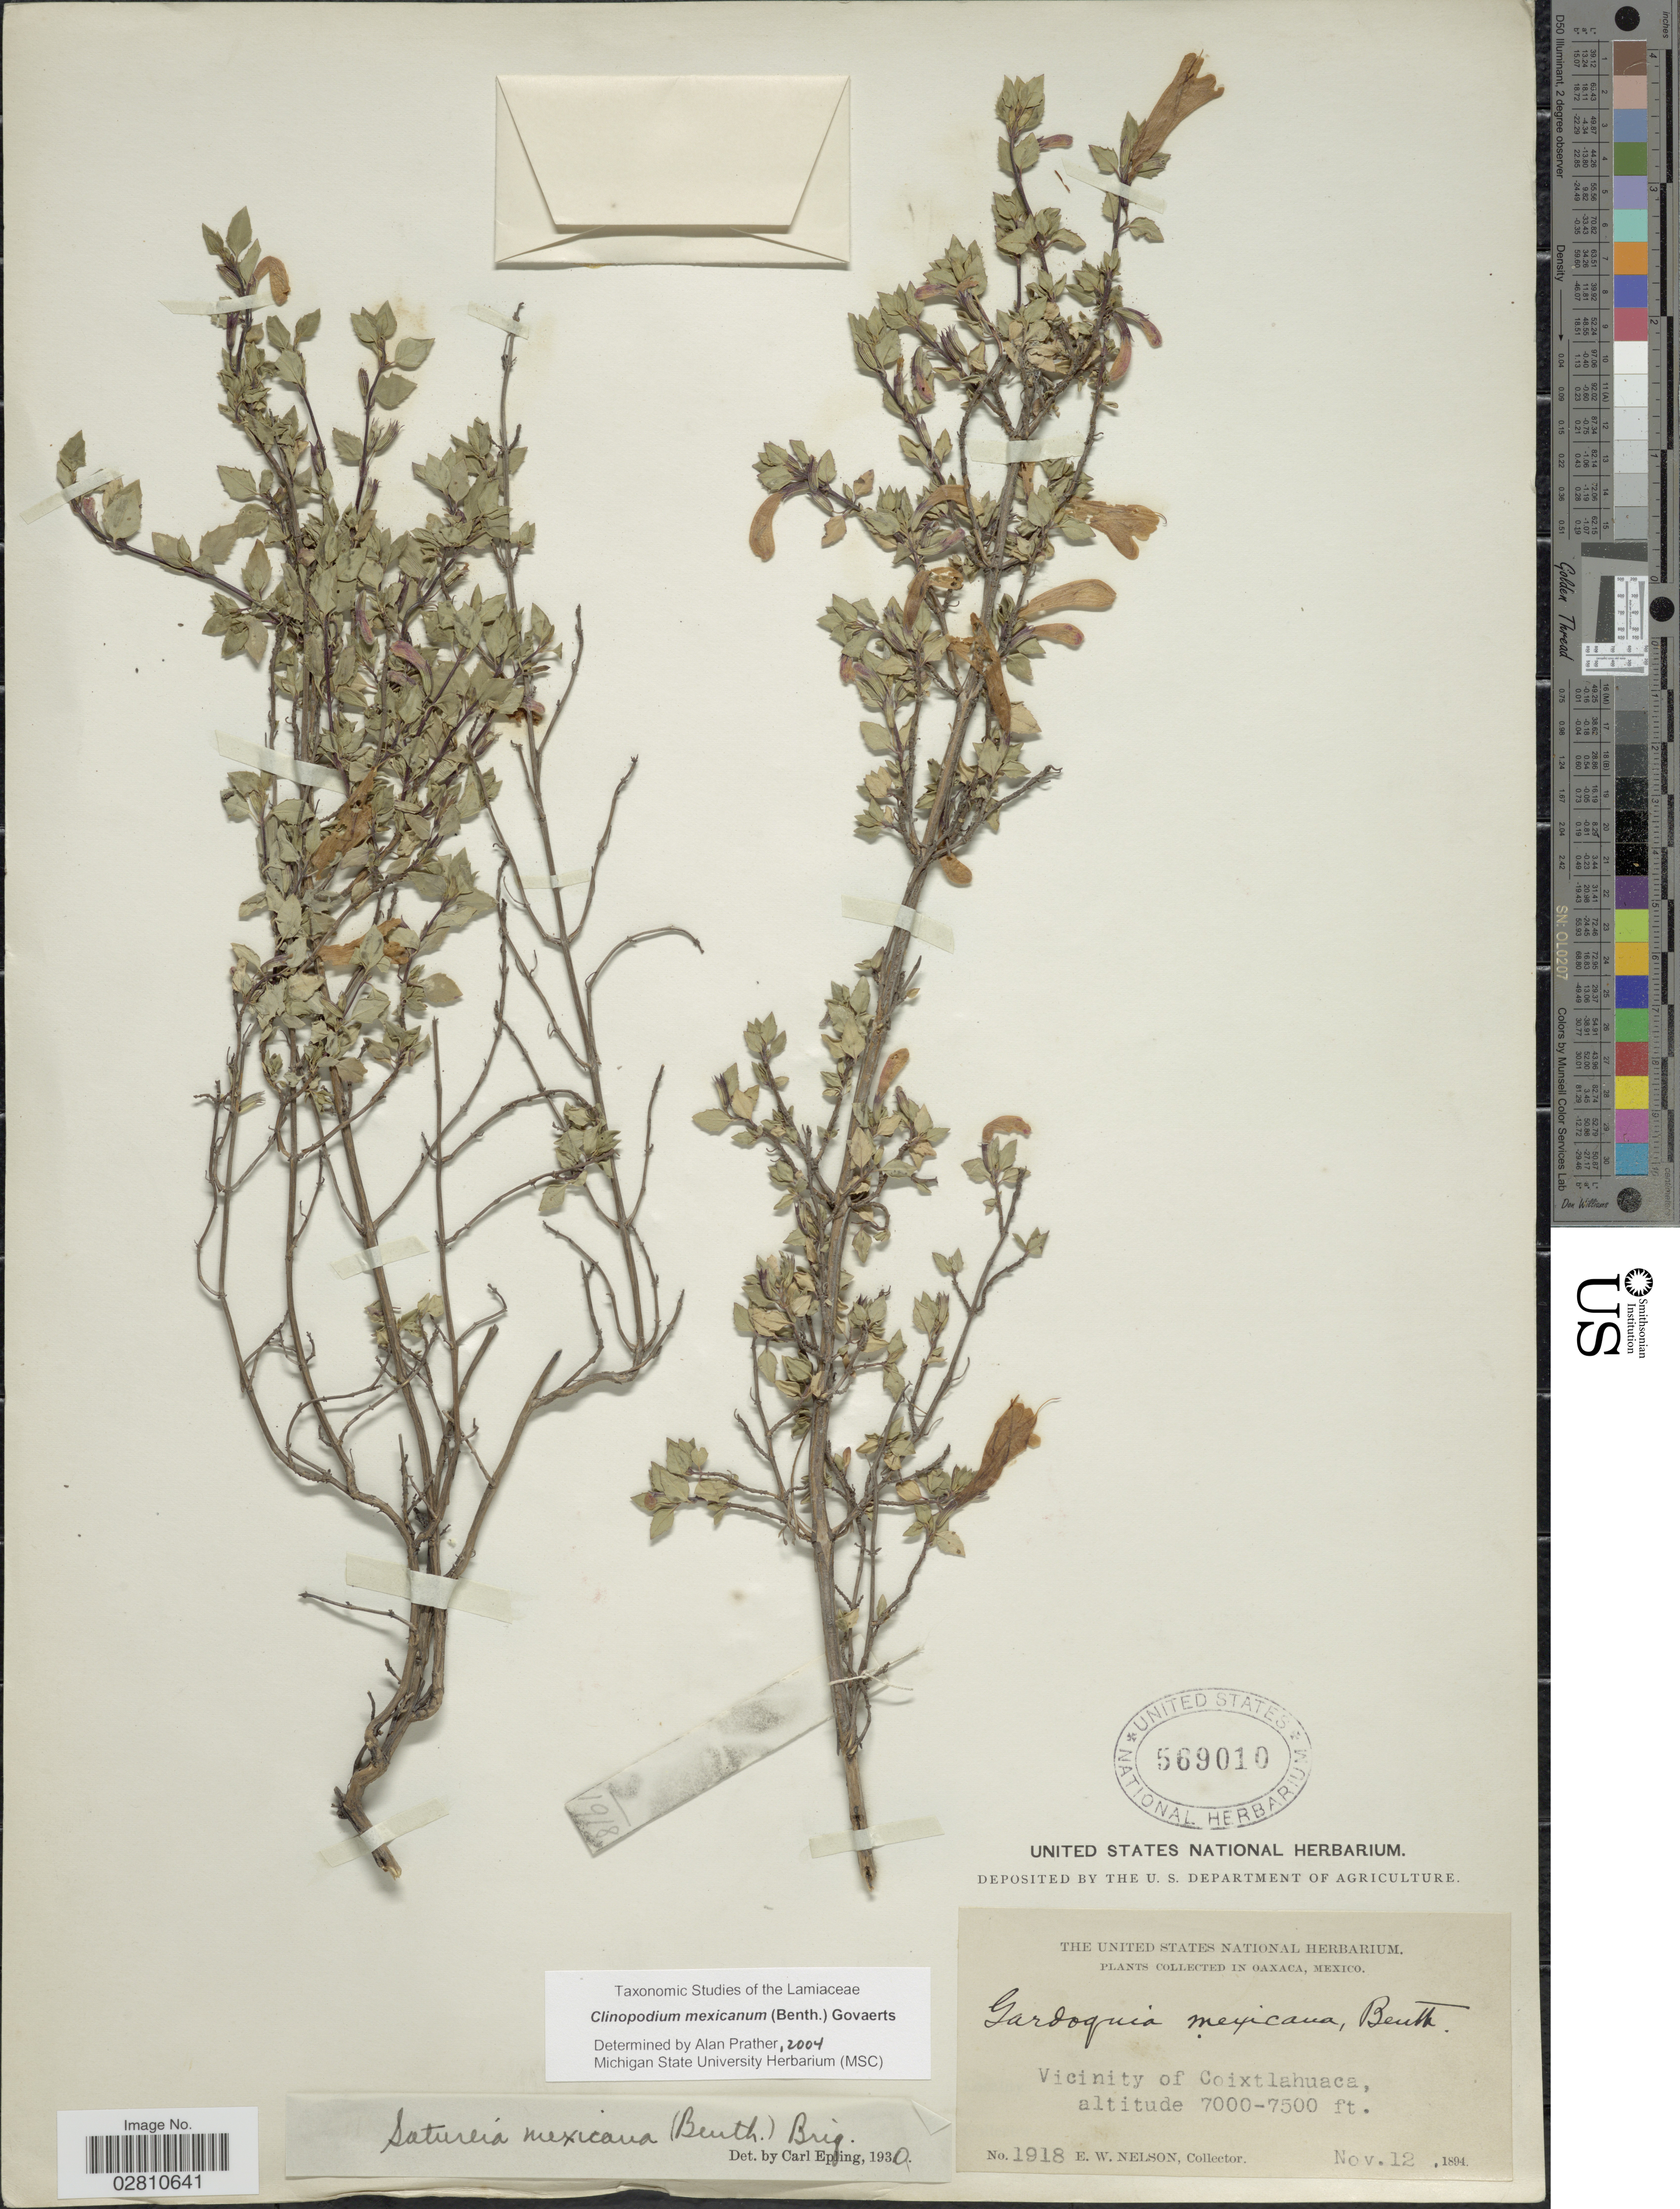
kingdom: Plantae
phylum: Tracheophyta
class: Magnoliopsida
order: Lamiales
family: Lamiaceae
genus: Clinopodium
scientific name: Clinopodium mexicanum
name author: (Benth.) Govaerts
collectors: E. W. Nelson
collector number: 1918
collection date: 1894-11-12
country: Mexico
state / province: Oaxaca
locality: Vicinity of Coixtlahuaca.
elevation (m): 2134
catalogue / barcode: US 569010